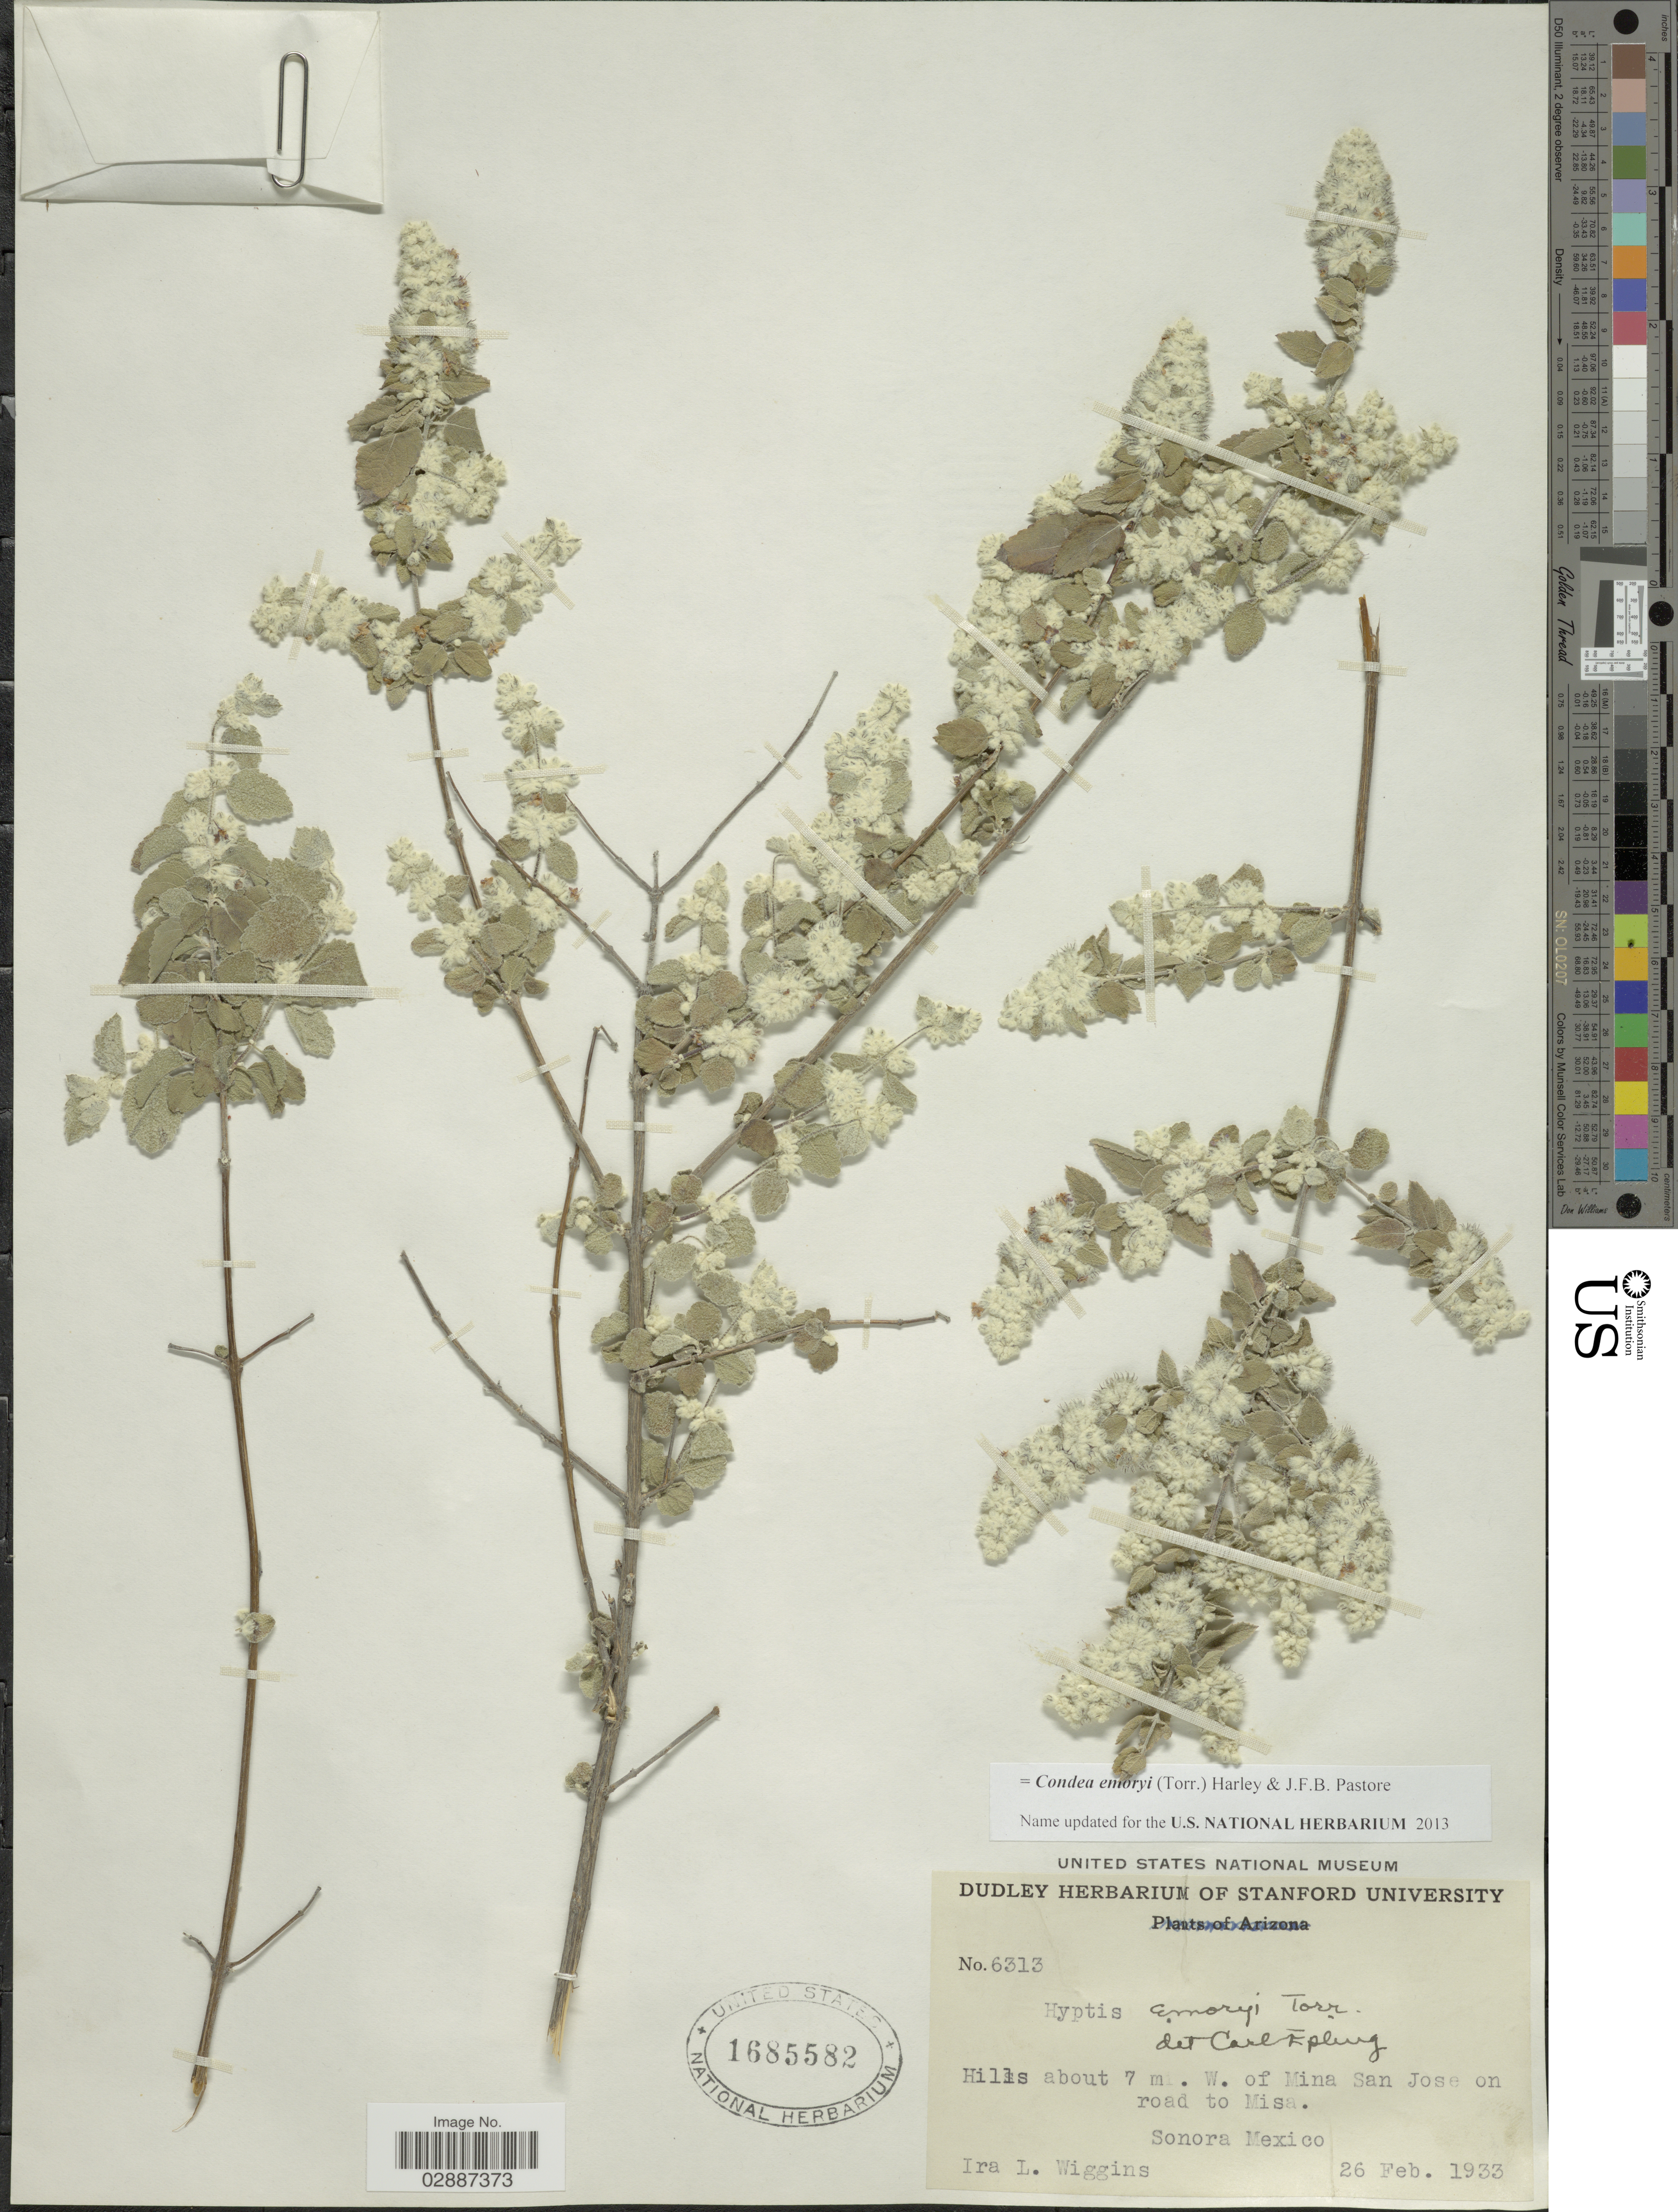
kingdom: Plantae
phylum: Tracheophyta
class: Magnoliopsida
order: Lamiales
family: Lamiaceae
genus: Condea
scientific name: Condea emoryi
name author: (Torr.) Harley & J.F.B. Pastore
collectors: I. L. Wiggins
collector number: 6313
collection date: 1933-02-26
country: Mexico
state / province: Sonora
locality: Hills about 7 mi. W. of Mina San Jose on road to Misa.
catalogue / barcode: US 1685582